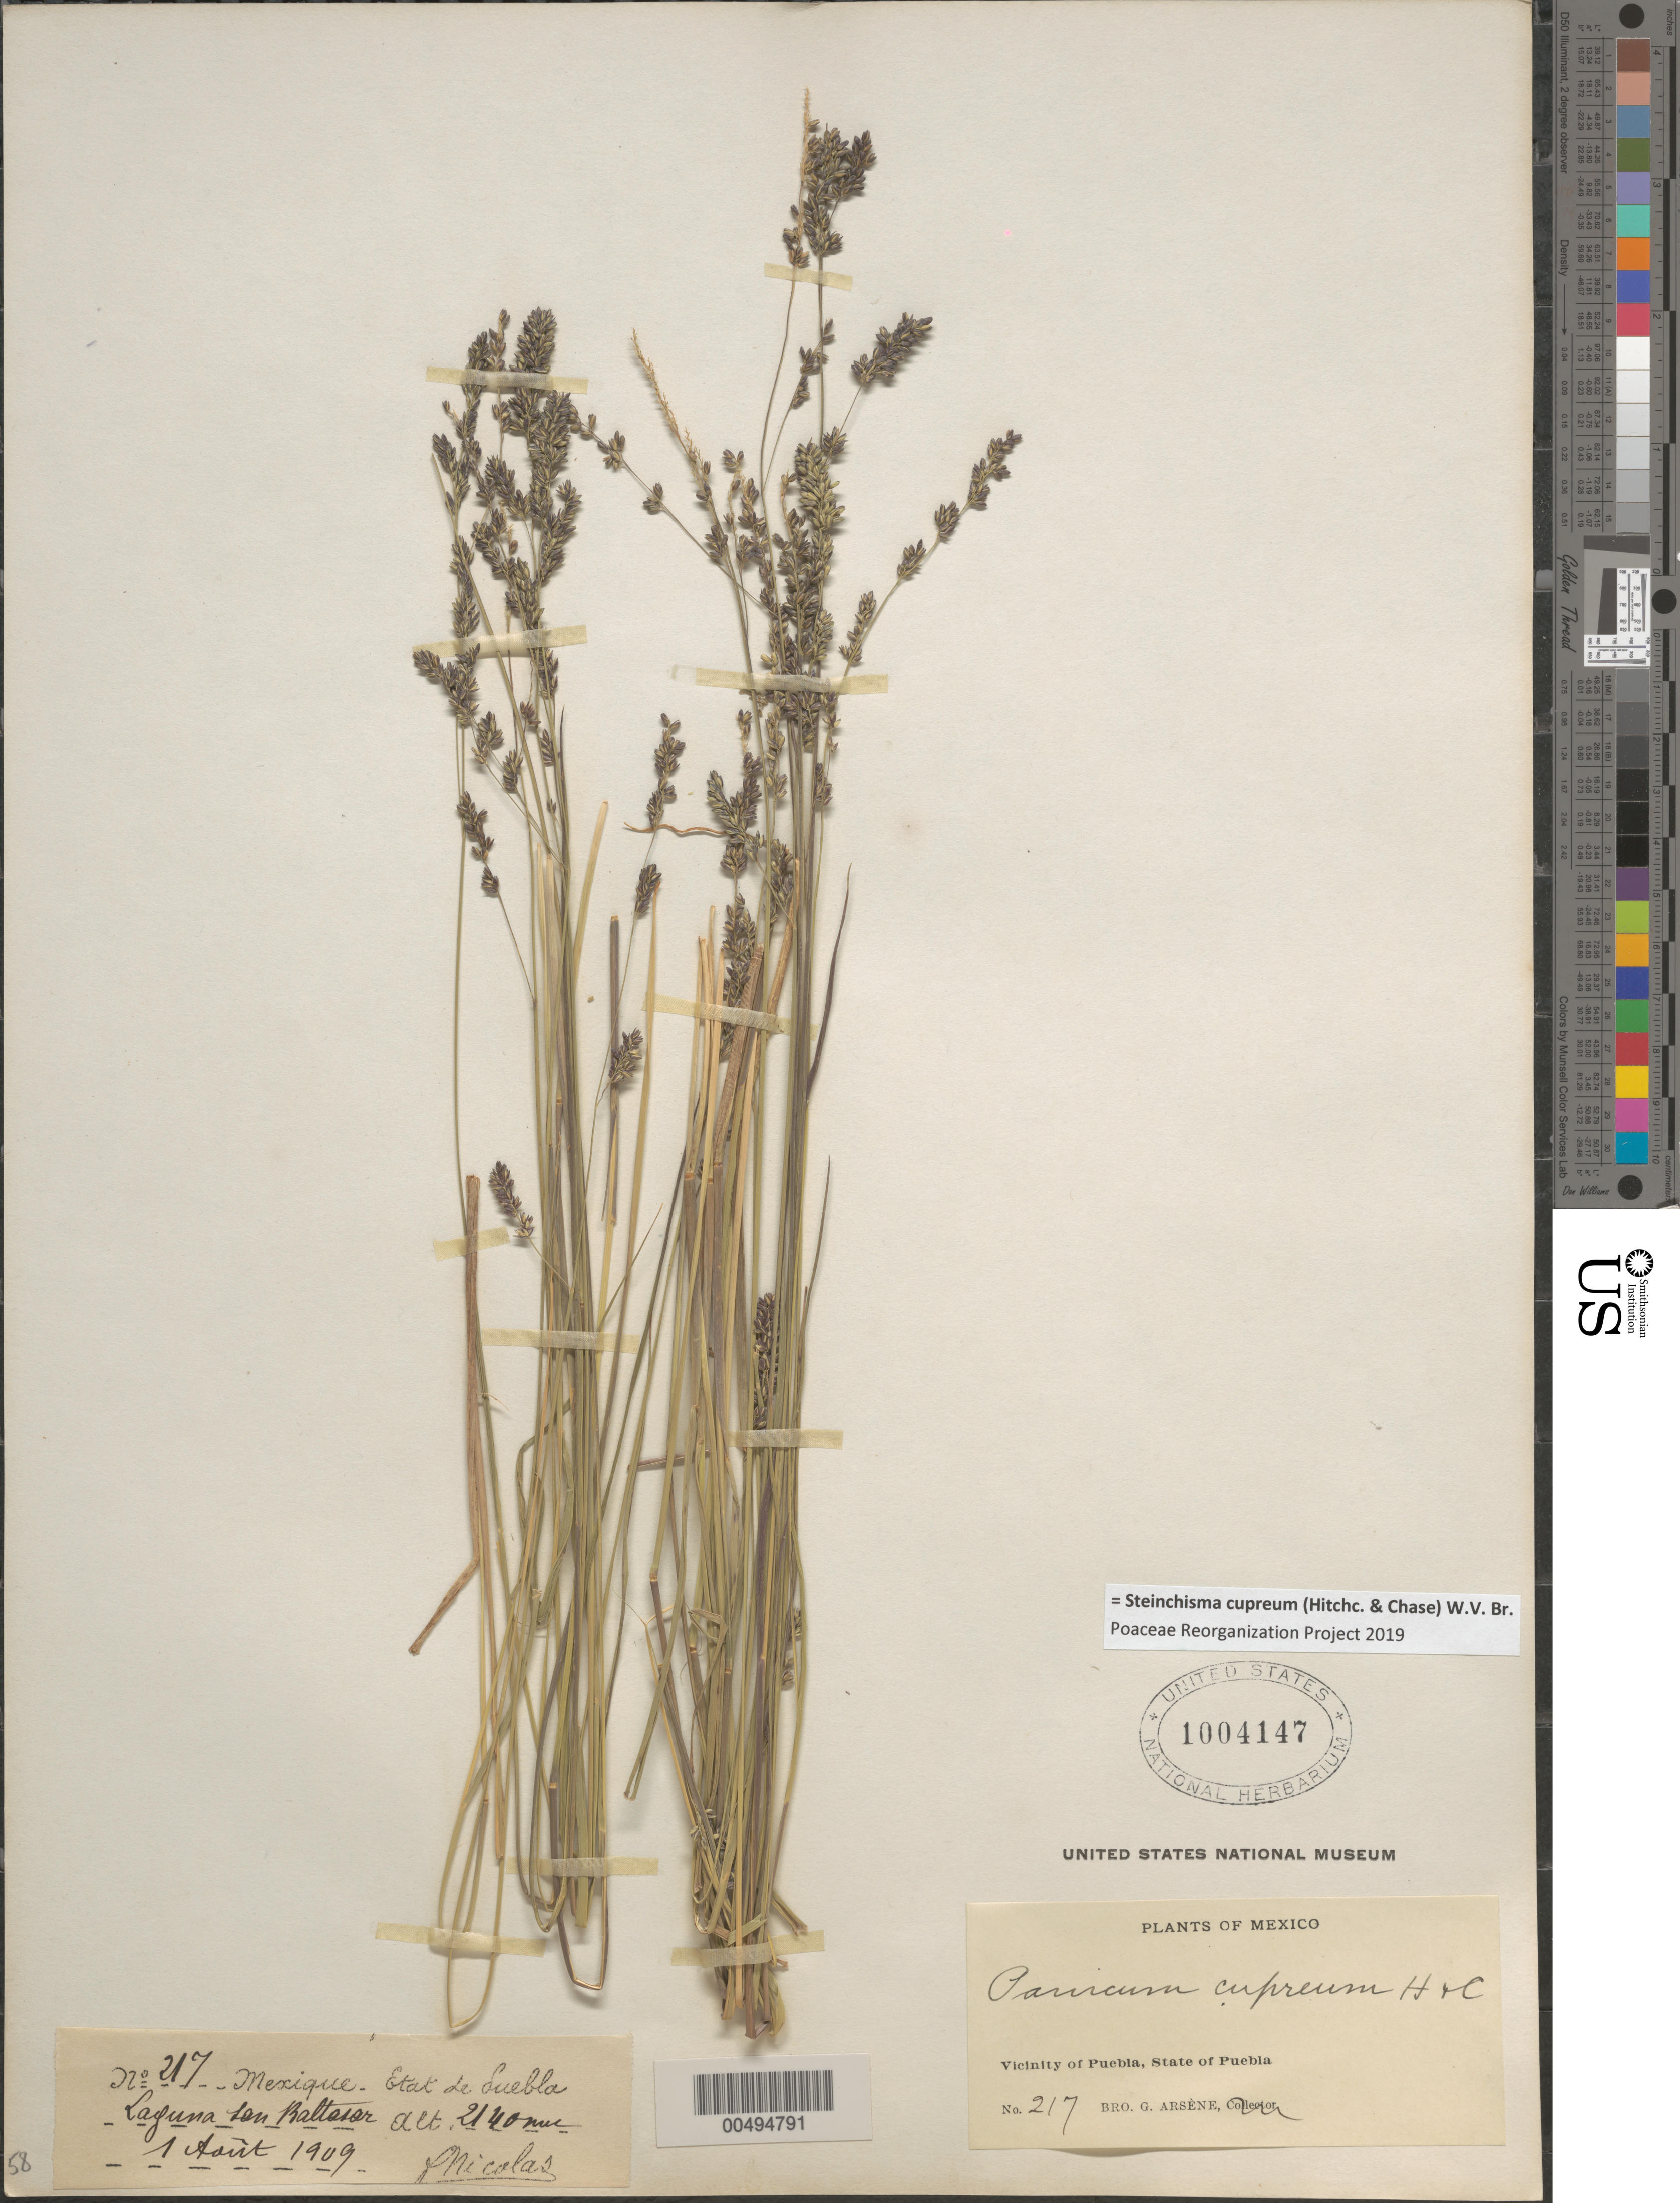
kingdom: Plantae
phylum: Tracheophyta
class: Liliopsida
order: Poales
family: Poaceae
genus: Panicum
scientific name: Panicum laxum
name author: Sw.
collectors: B. Nicolas & Bro. G. Arsène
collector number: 217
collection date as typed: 1 Aug 1909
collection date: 1909-08-01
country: Mexico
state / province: Puebla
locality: Laguna San Baltasar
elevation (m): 2140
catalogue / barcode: US 1004147